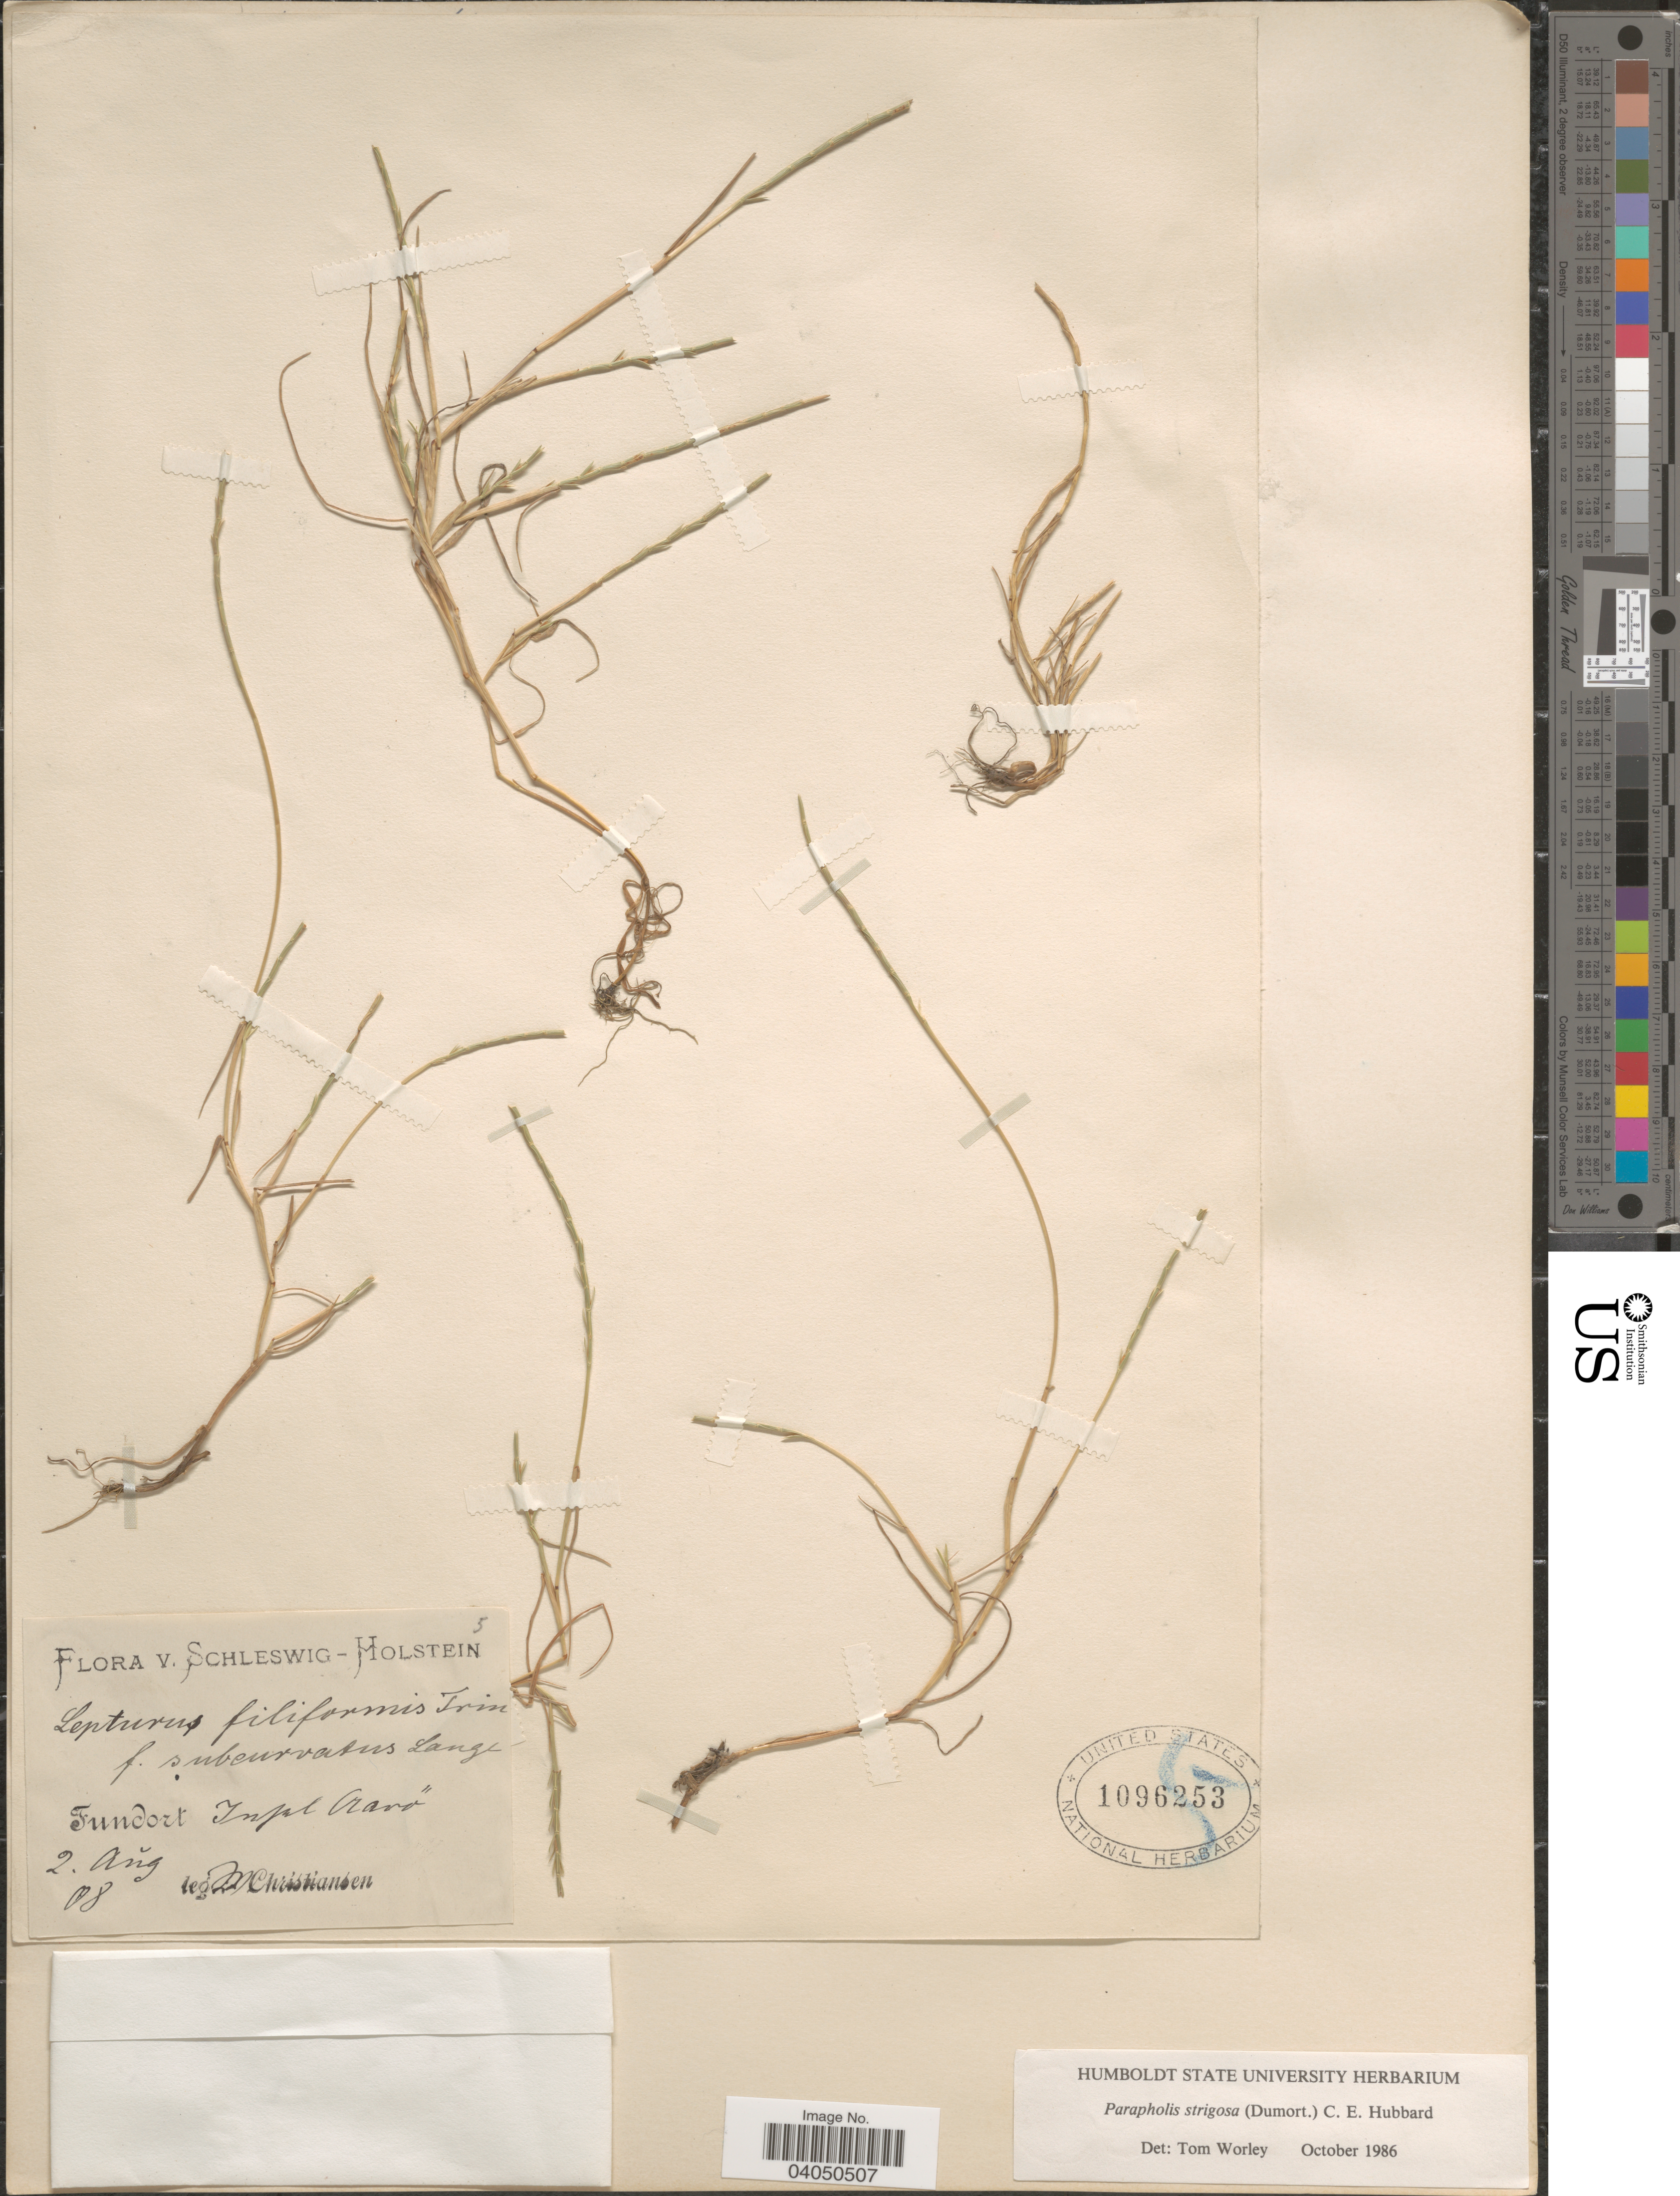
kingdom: Plantae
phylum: Tracheophyta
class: Liliopsida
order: Poales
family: Poaceae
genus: Parapholis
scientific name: Parapholis strigosa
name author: (Dumort.) C.E. Hubb.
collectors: M. Christiansen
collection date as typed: Transcribed d/m/y: 2/8/8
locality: Inpal Crarö. [interpreted]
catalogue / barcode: US 1096253